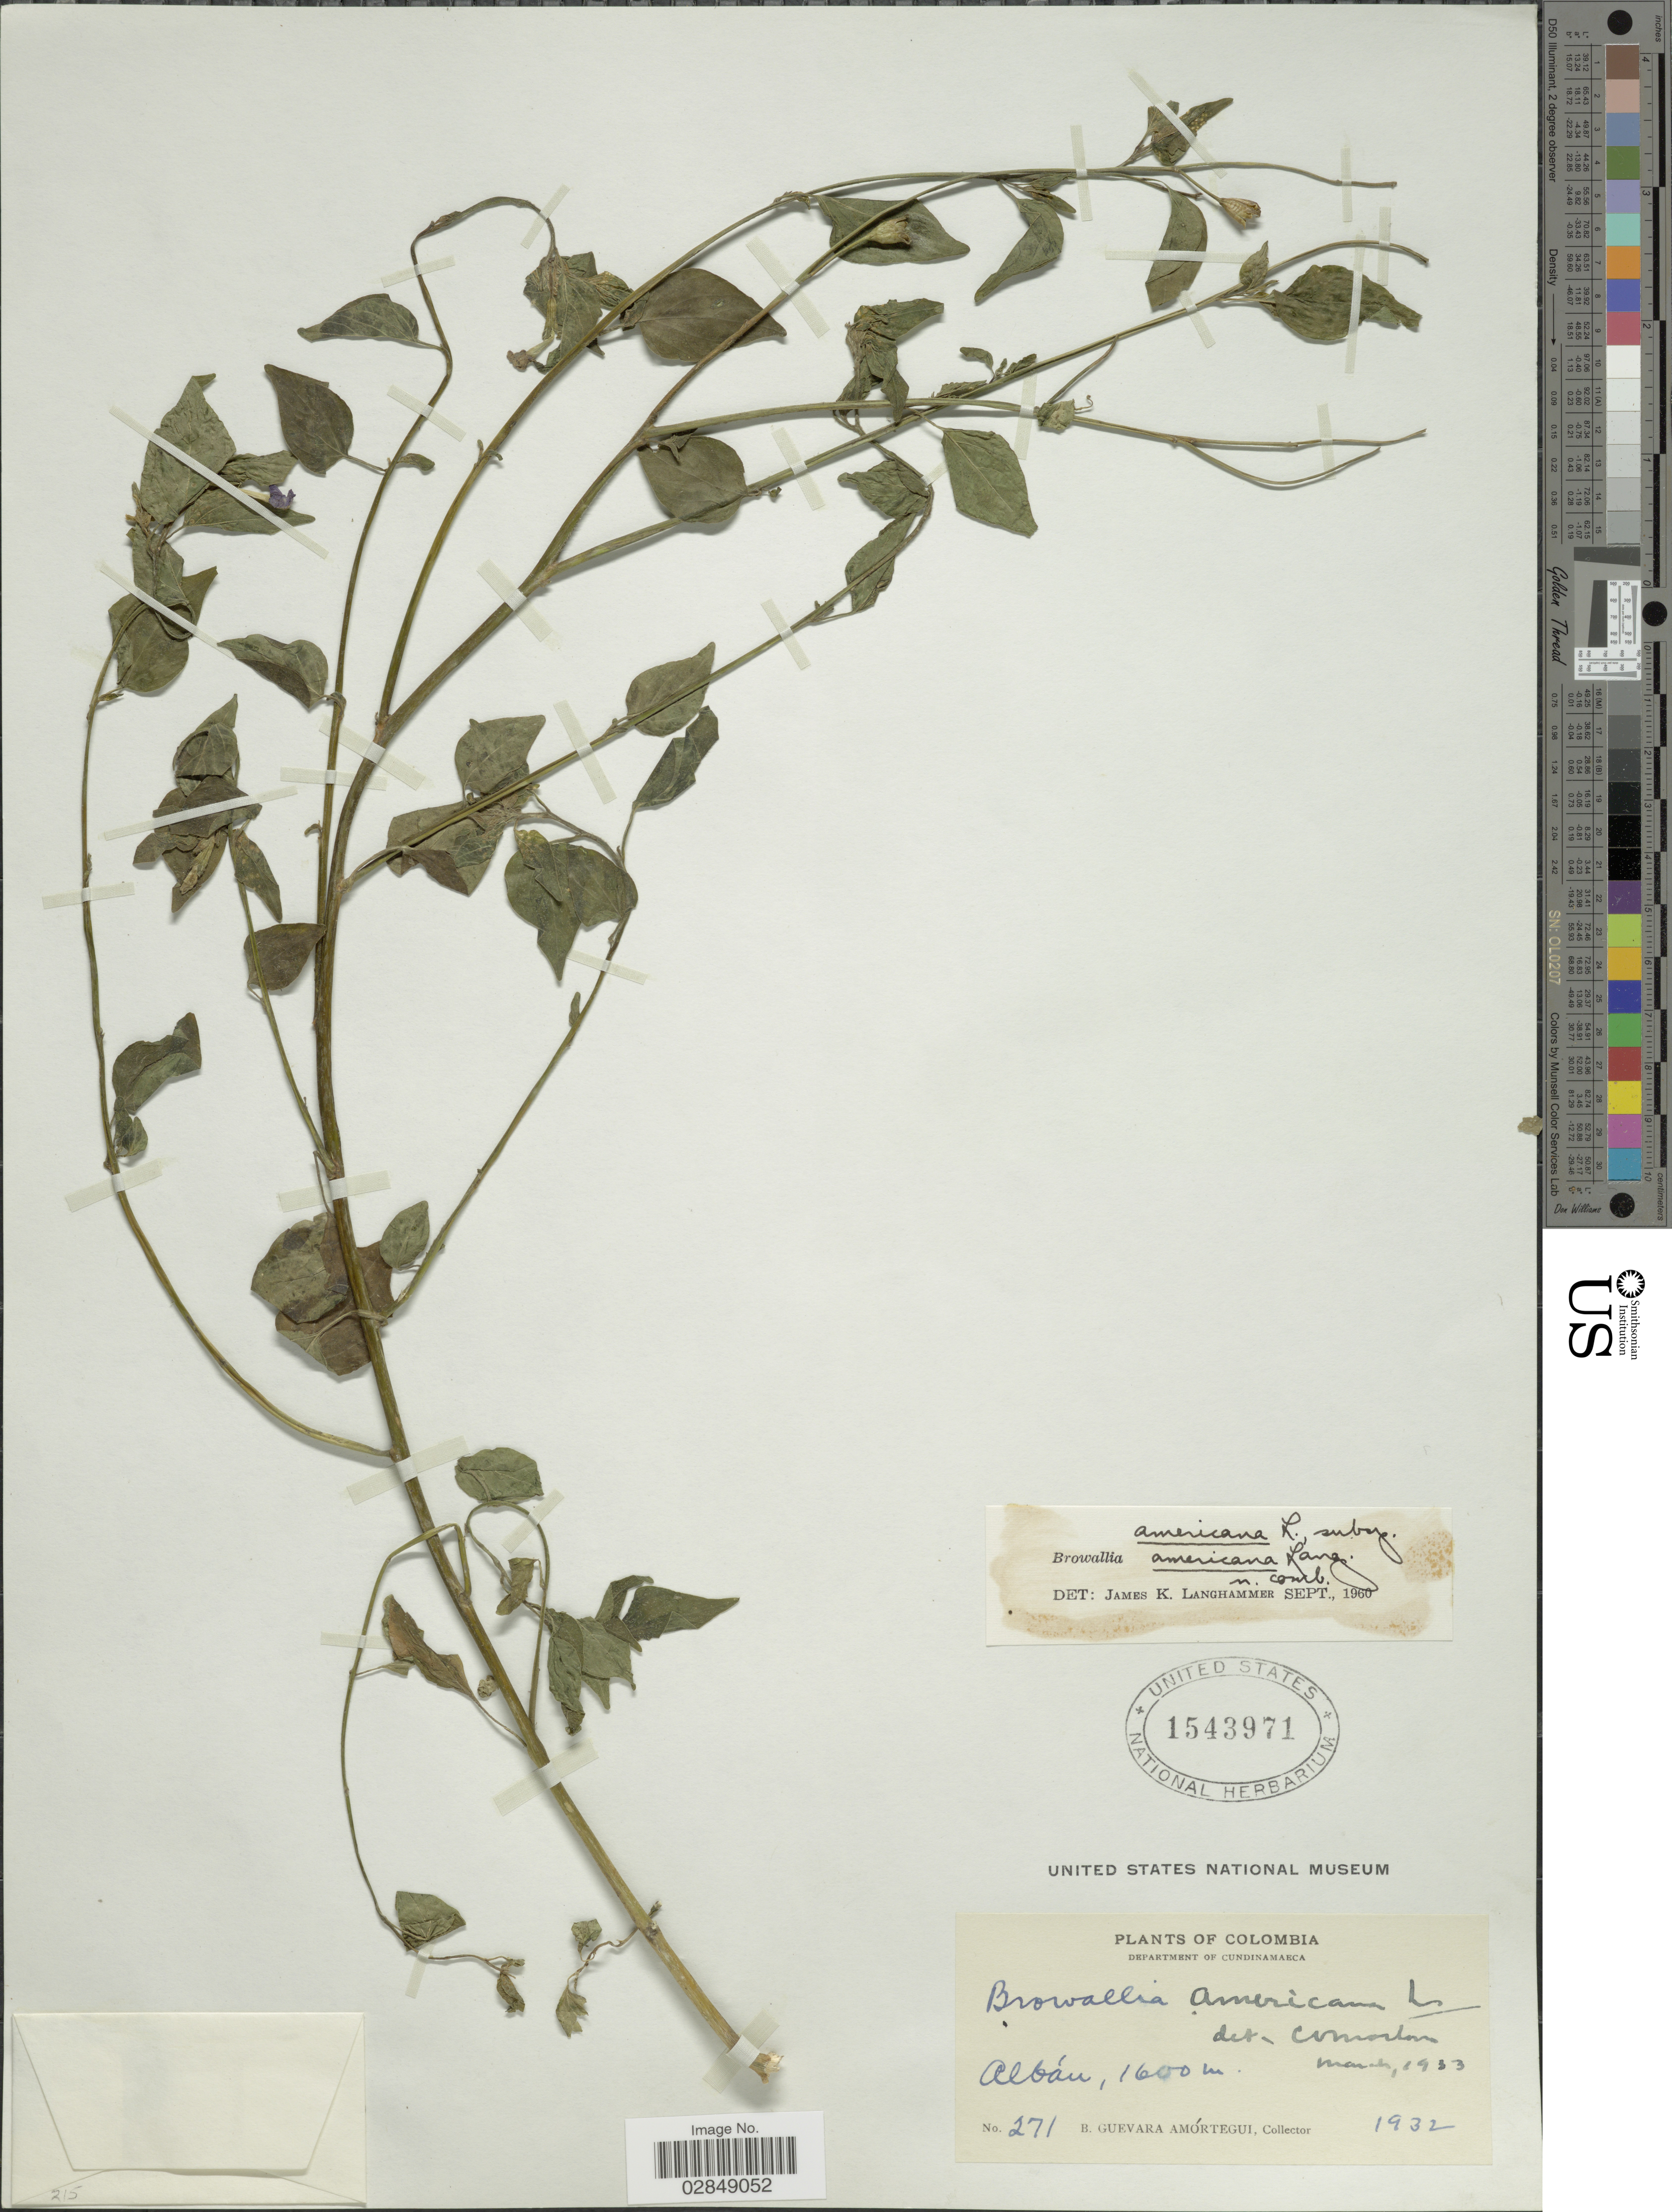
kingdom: Plantae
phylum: Tracheophyta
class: Magnoliopsida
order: Solanales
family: Solanaceae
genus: Browallia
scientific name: Browallia americana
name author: L.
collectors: B. Guevara Amortegui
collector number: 271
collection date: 1932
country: Colombia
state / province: Cundinamarca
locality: Department of Cundinamaeca. Albán.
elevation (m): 1600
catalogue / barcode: US 1543971